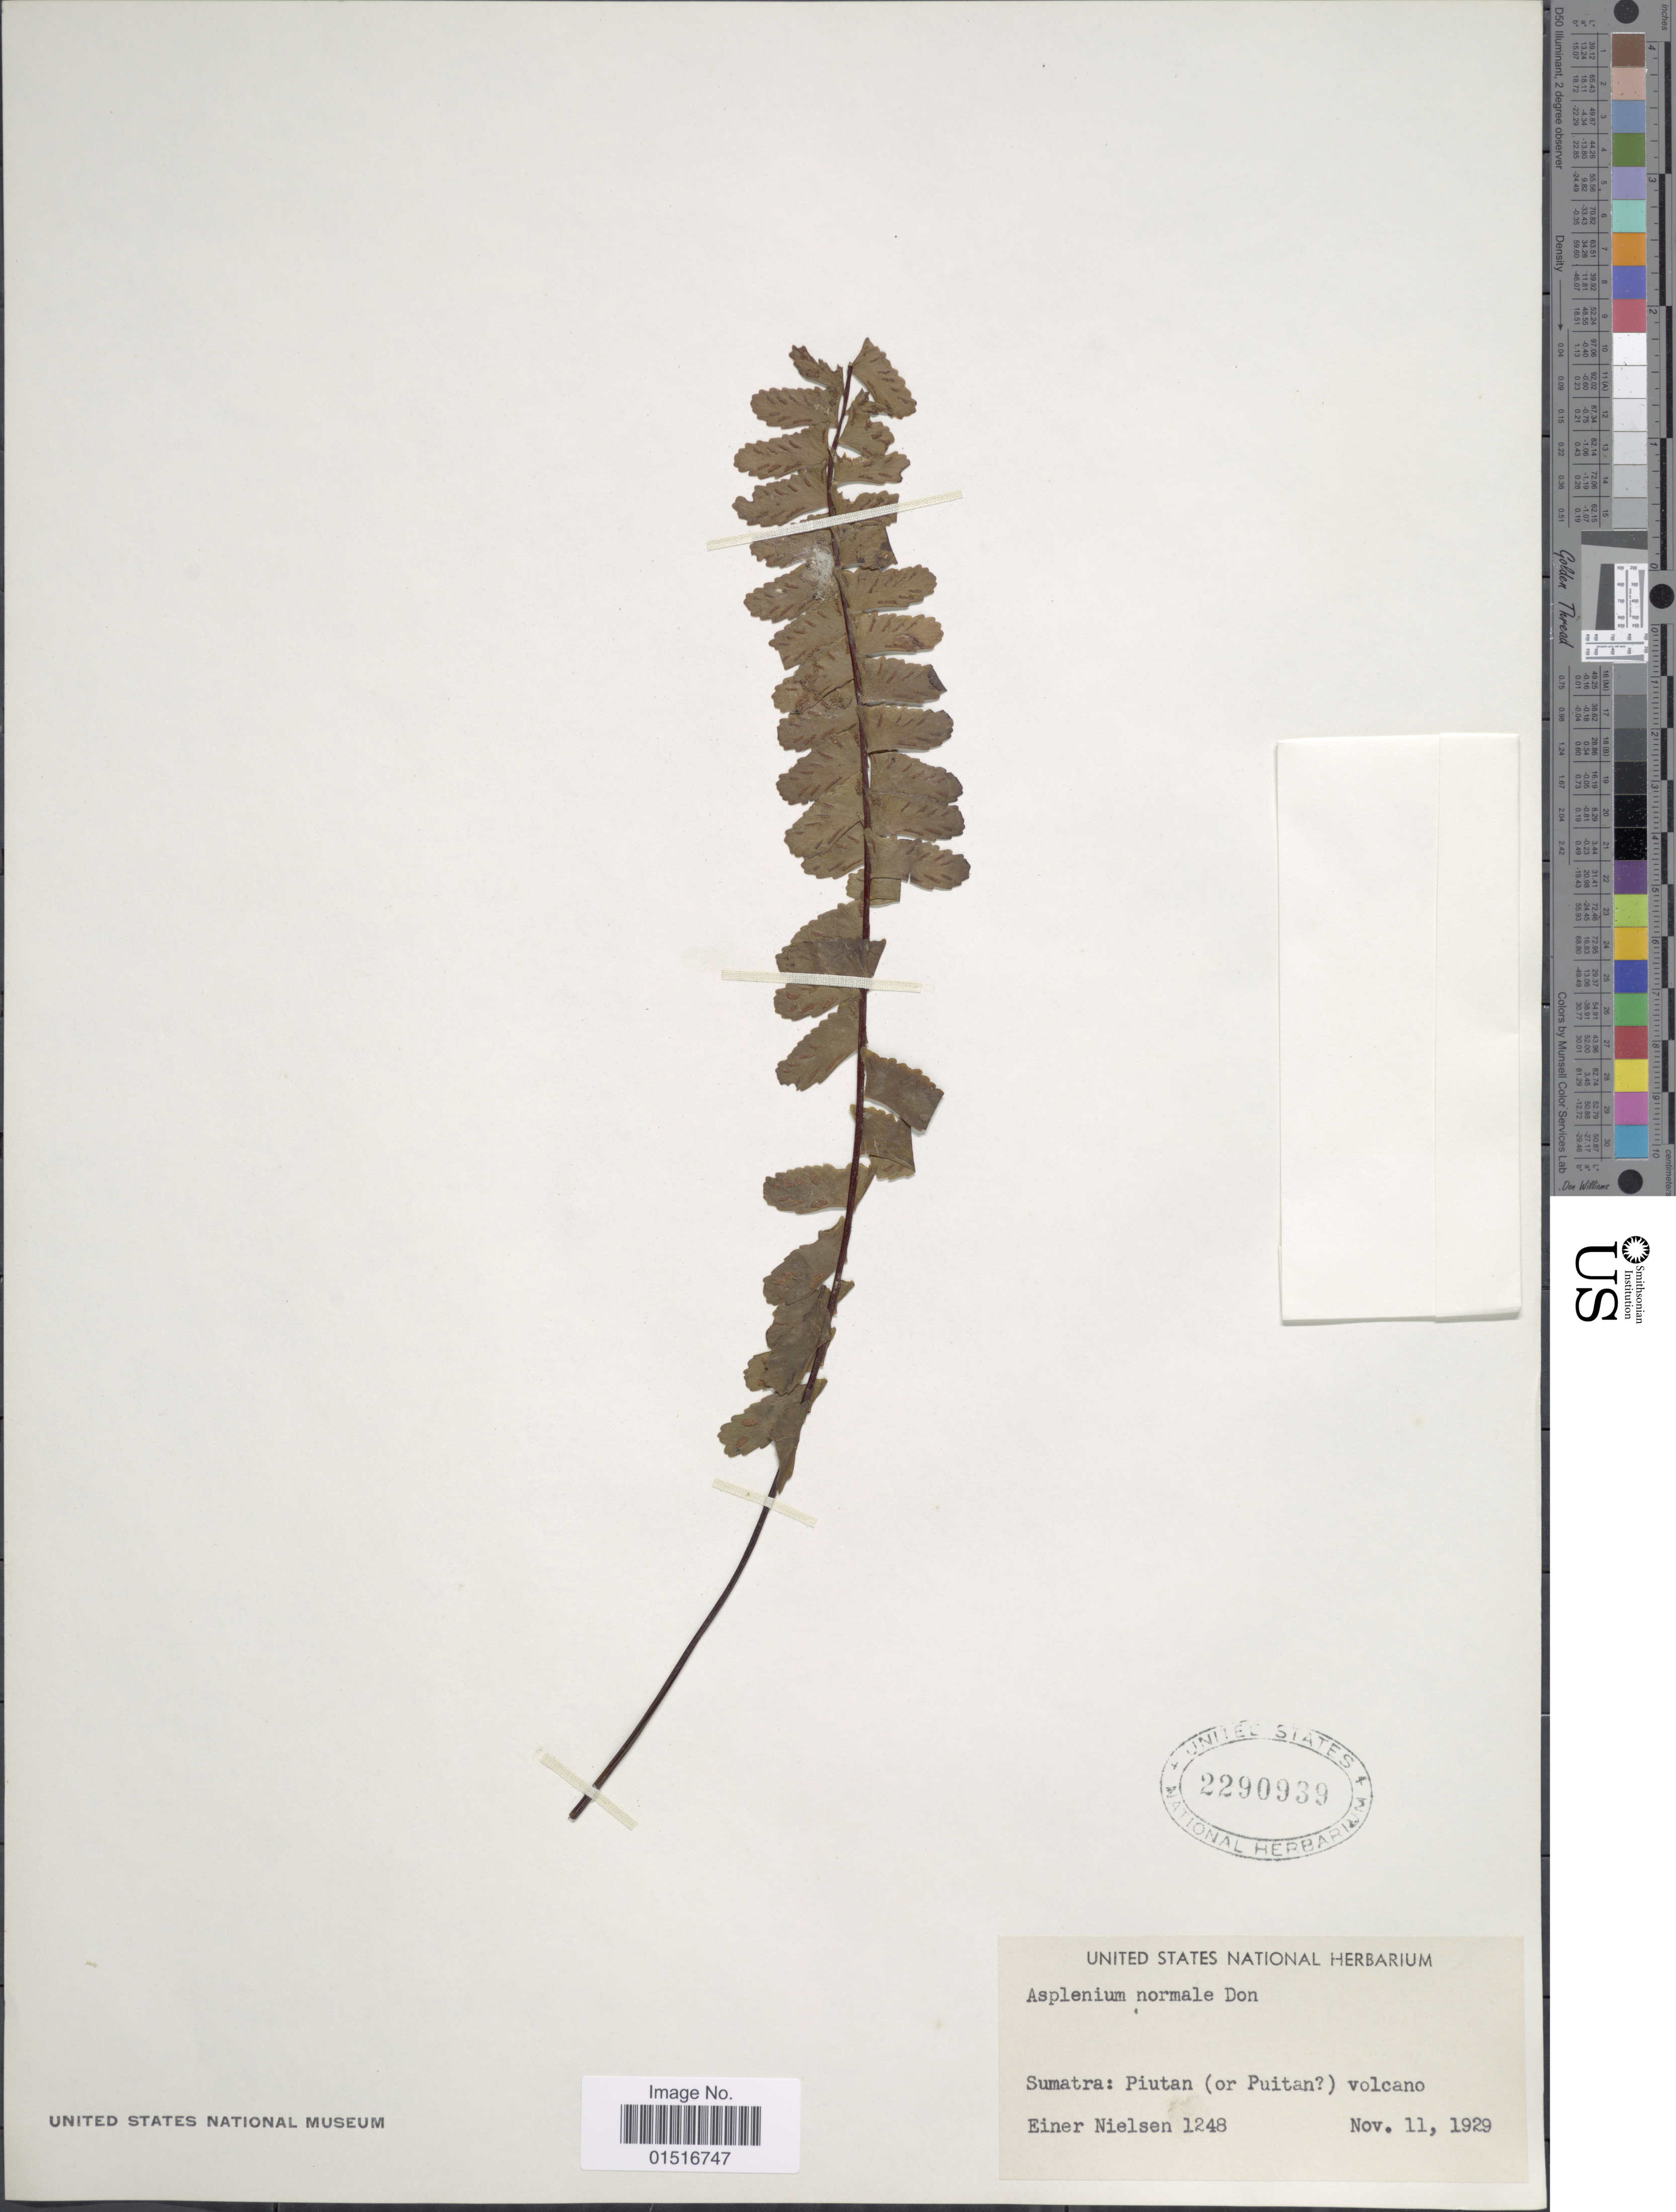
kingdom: Plantae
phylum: Tracheophyta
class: Polypodiopsida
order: Polypodiales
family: Aspleniaceae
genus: Asplenium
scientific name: Asplenium normale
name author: D. Don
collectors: E. Nielsen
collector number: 1248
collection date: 1929-11-11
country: Indonesia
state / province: Sumatra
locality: Piutan (or Puitan [unsure placement]) volcano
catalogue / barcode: US 2290939